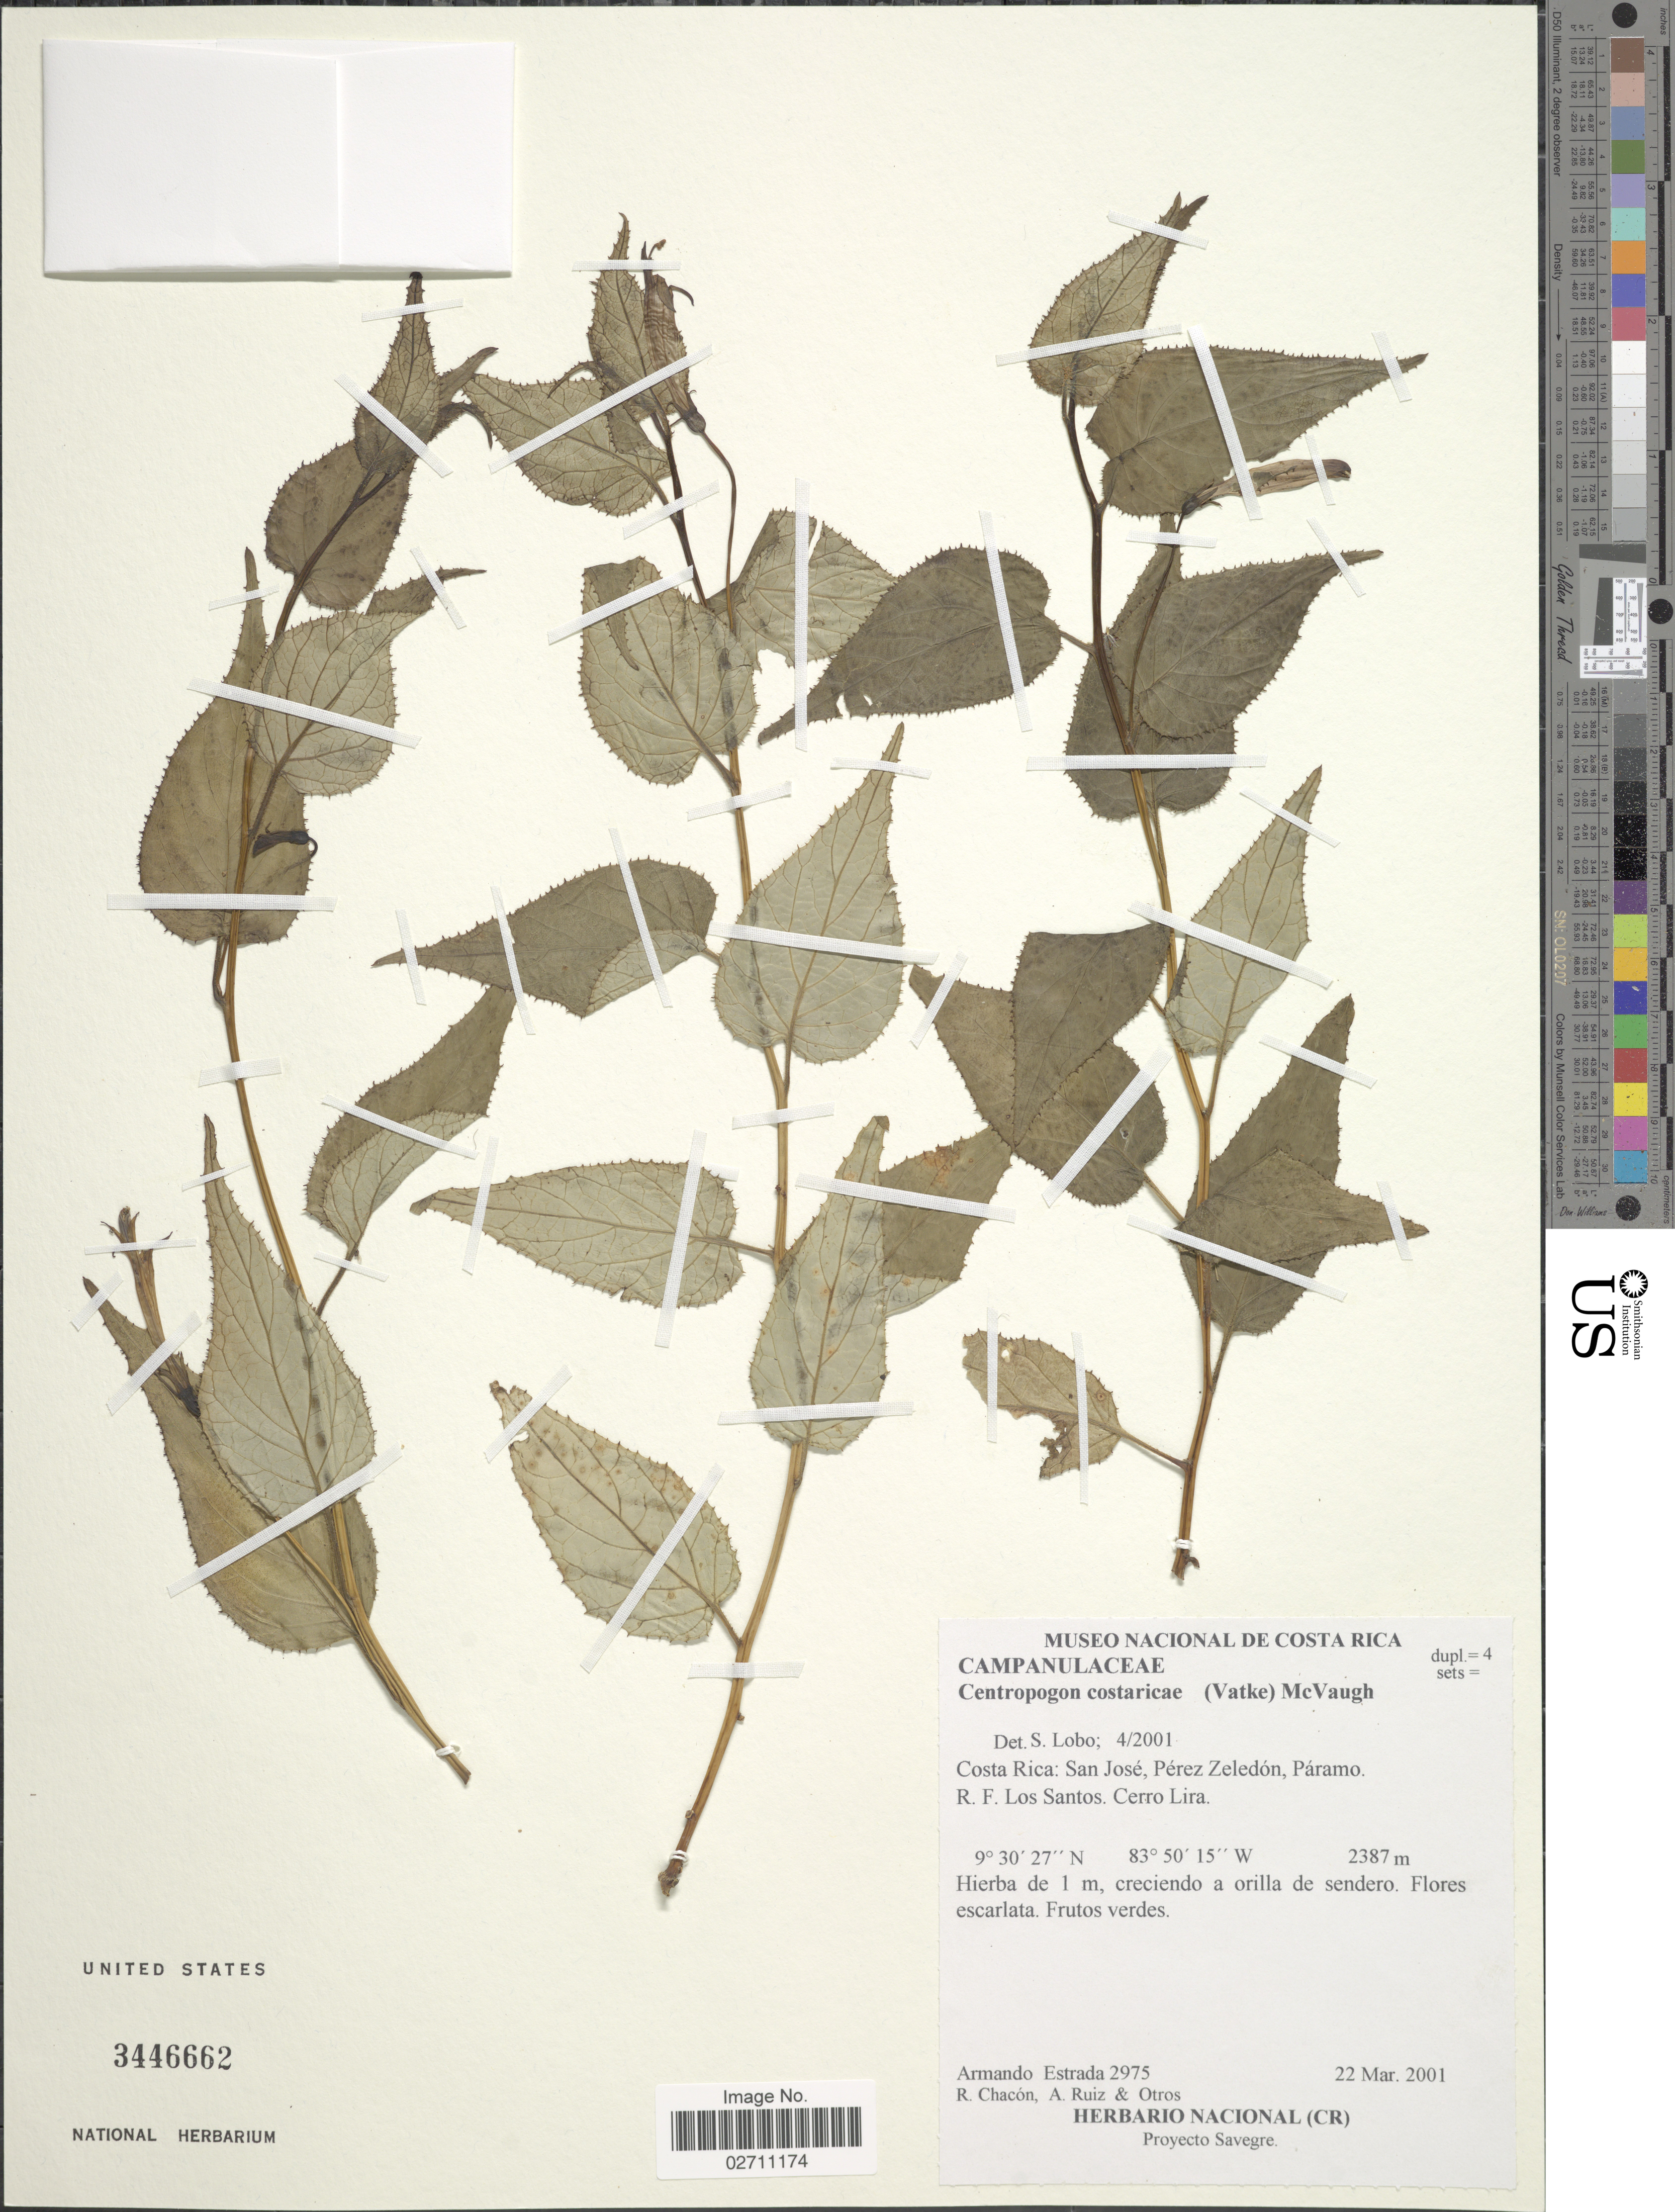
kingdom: Plantae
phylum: Tracheophyta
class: Magnoliopsida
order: Asterales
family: Campanulaceae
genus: Centropogon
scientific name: Centropogon costaricae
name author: (Vatke) McVaugh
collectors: A. Estrada, R. Chacón, A. Ruiz & et al.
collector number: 2975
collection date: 2001-03-22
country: Costa Rica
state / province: San José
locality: Perez Zeledon, Paramo, R.F. Los Santos, Cerro Lira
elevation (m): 2387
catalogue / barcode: US 3446662